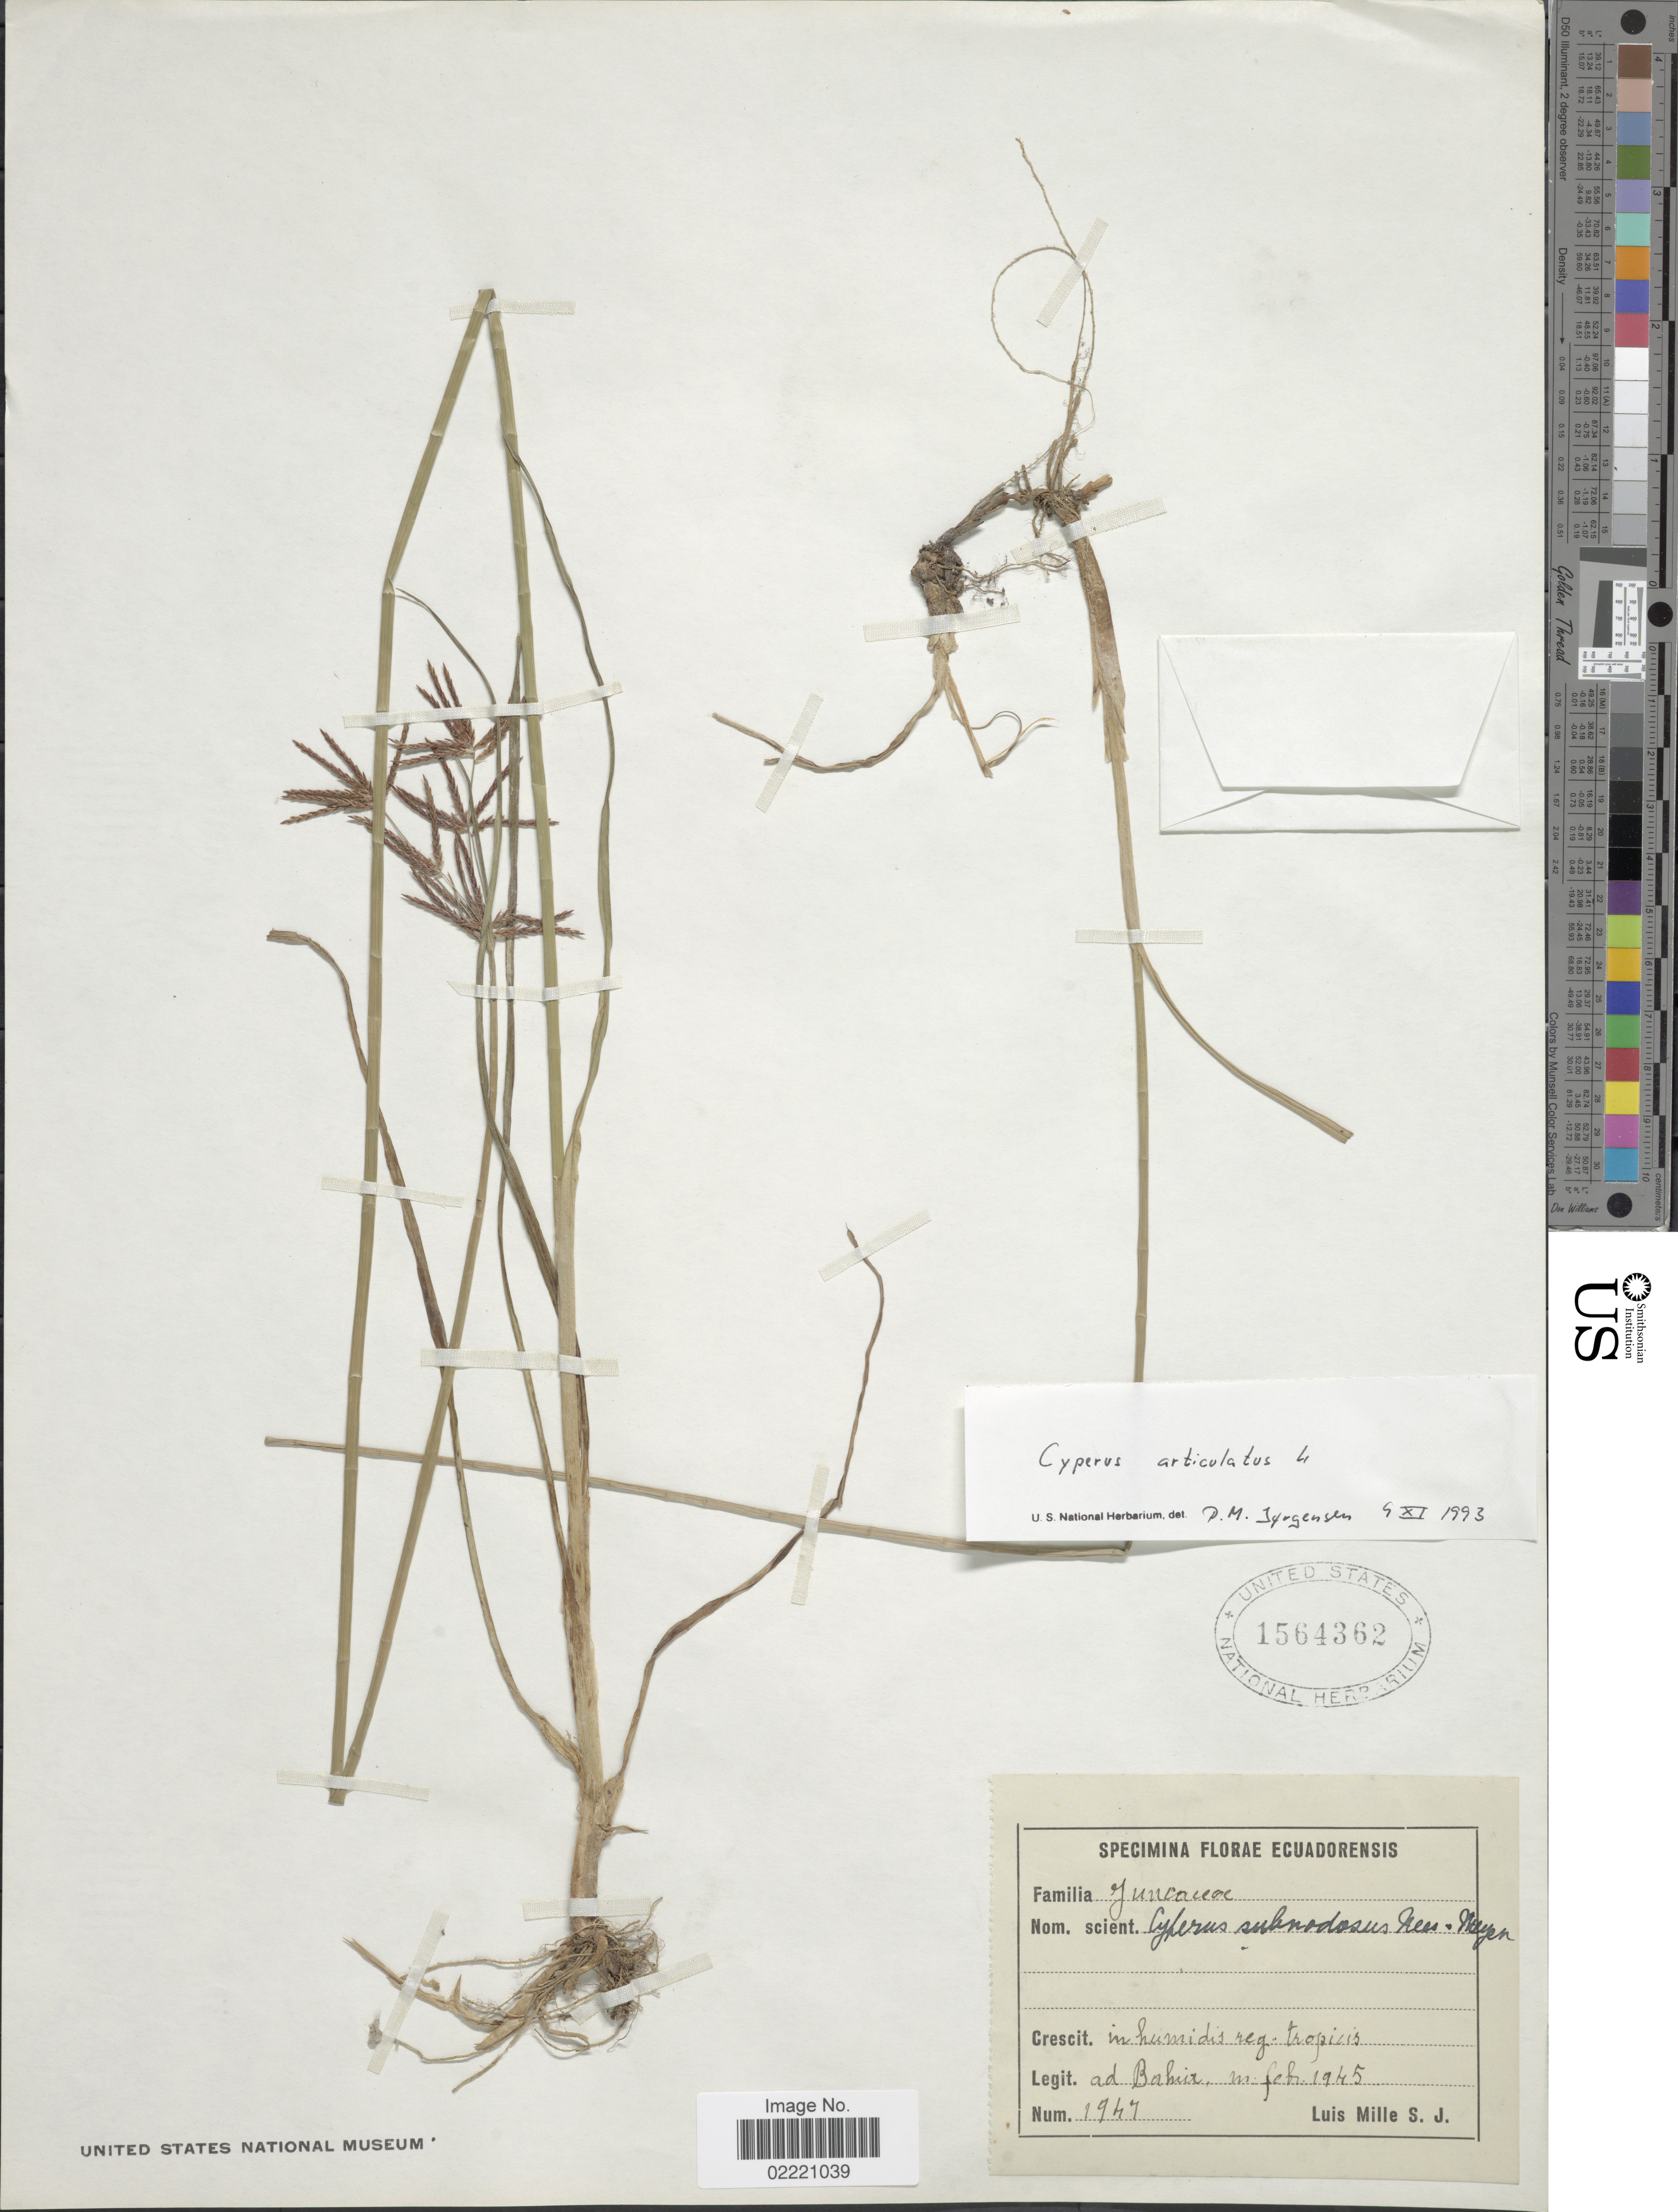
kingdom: Plantae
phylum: Tracheophyta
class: Liliopsida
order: Poales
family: Cyperaceae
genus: Cyperus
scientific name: Cyperus articulatus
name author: L.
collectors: L. Mille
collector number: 1947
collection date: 1945-02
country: Ecuador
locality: Ad Bahir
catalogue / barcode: US 1564362